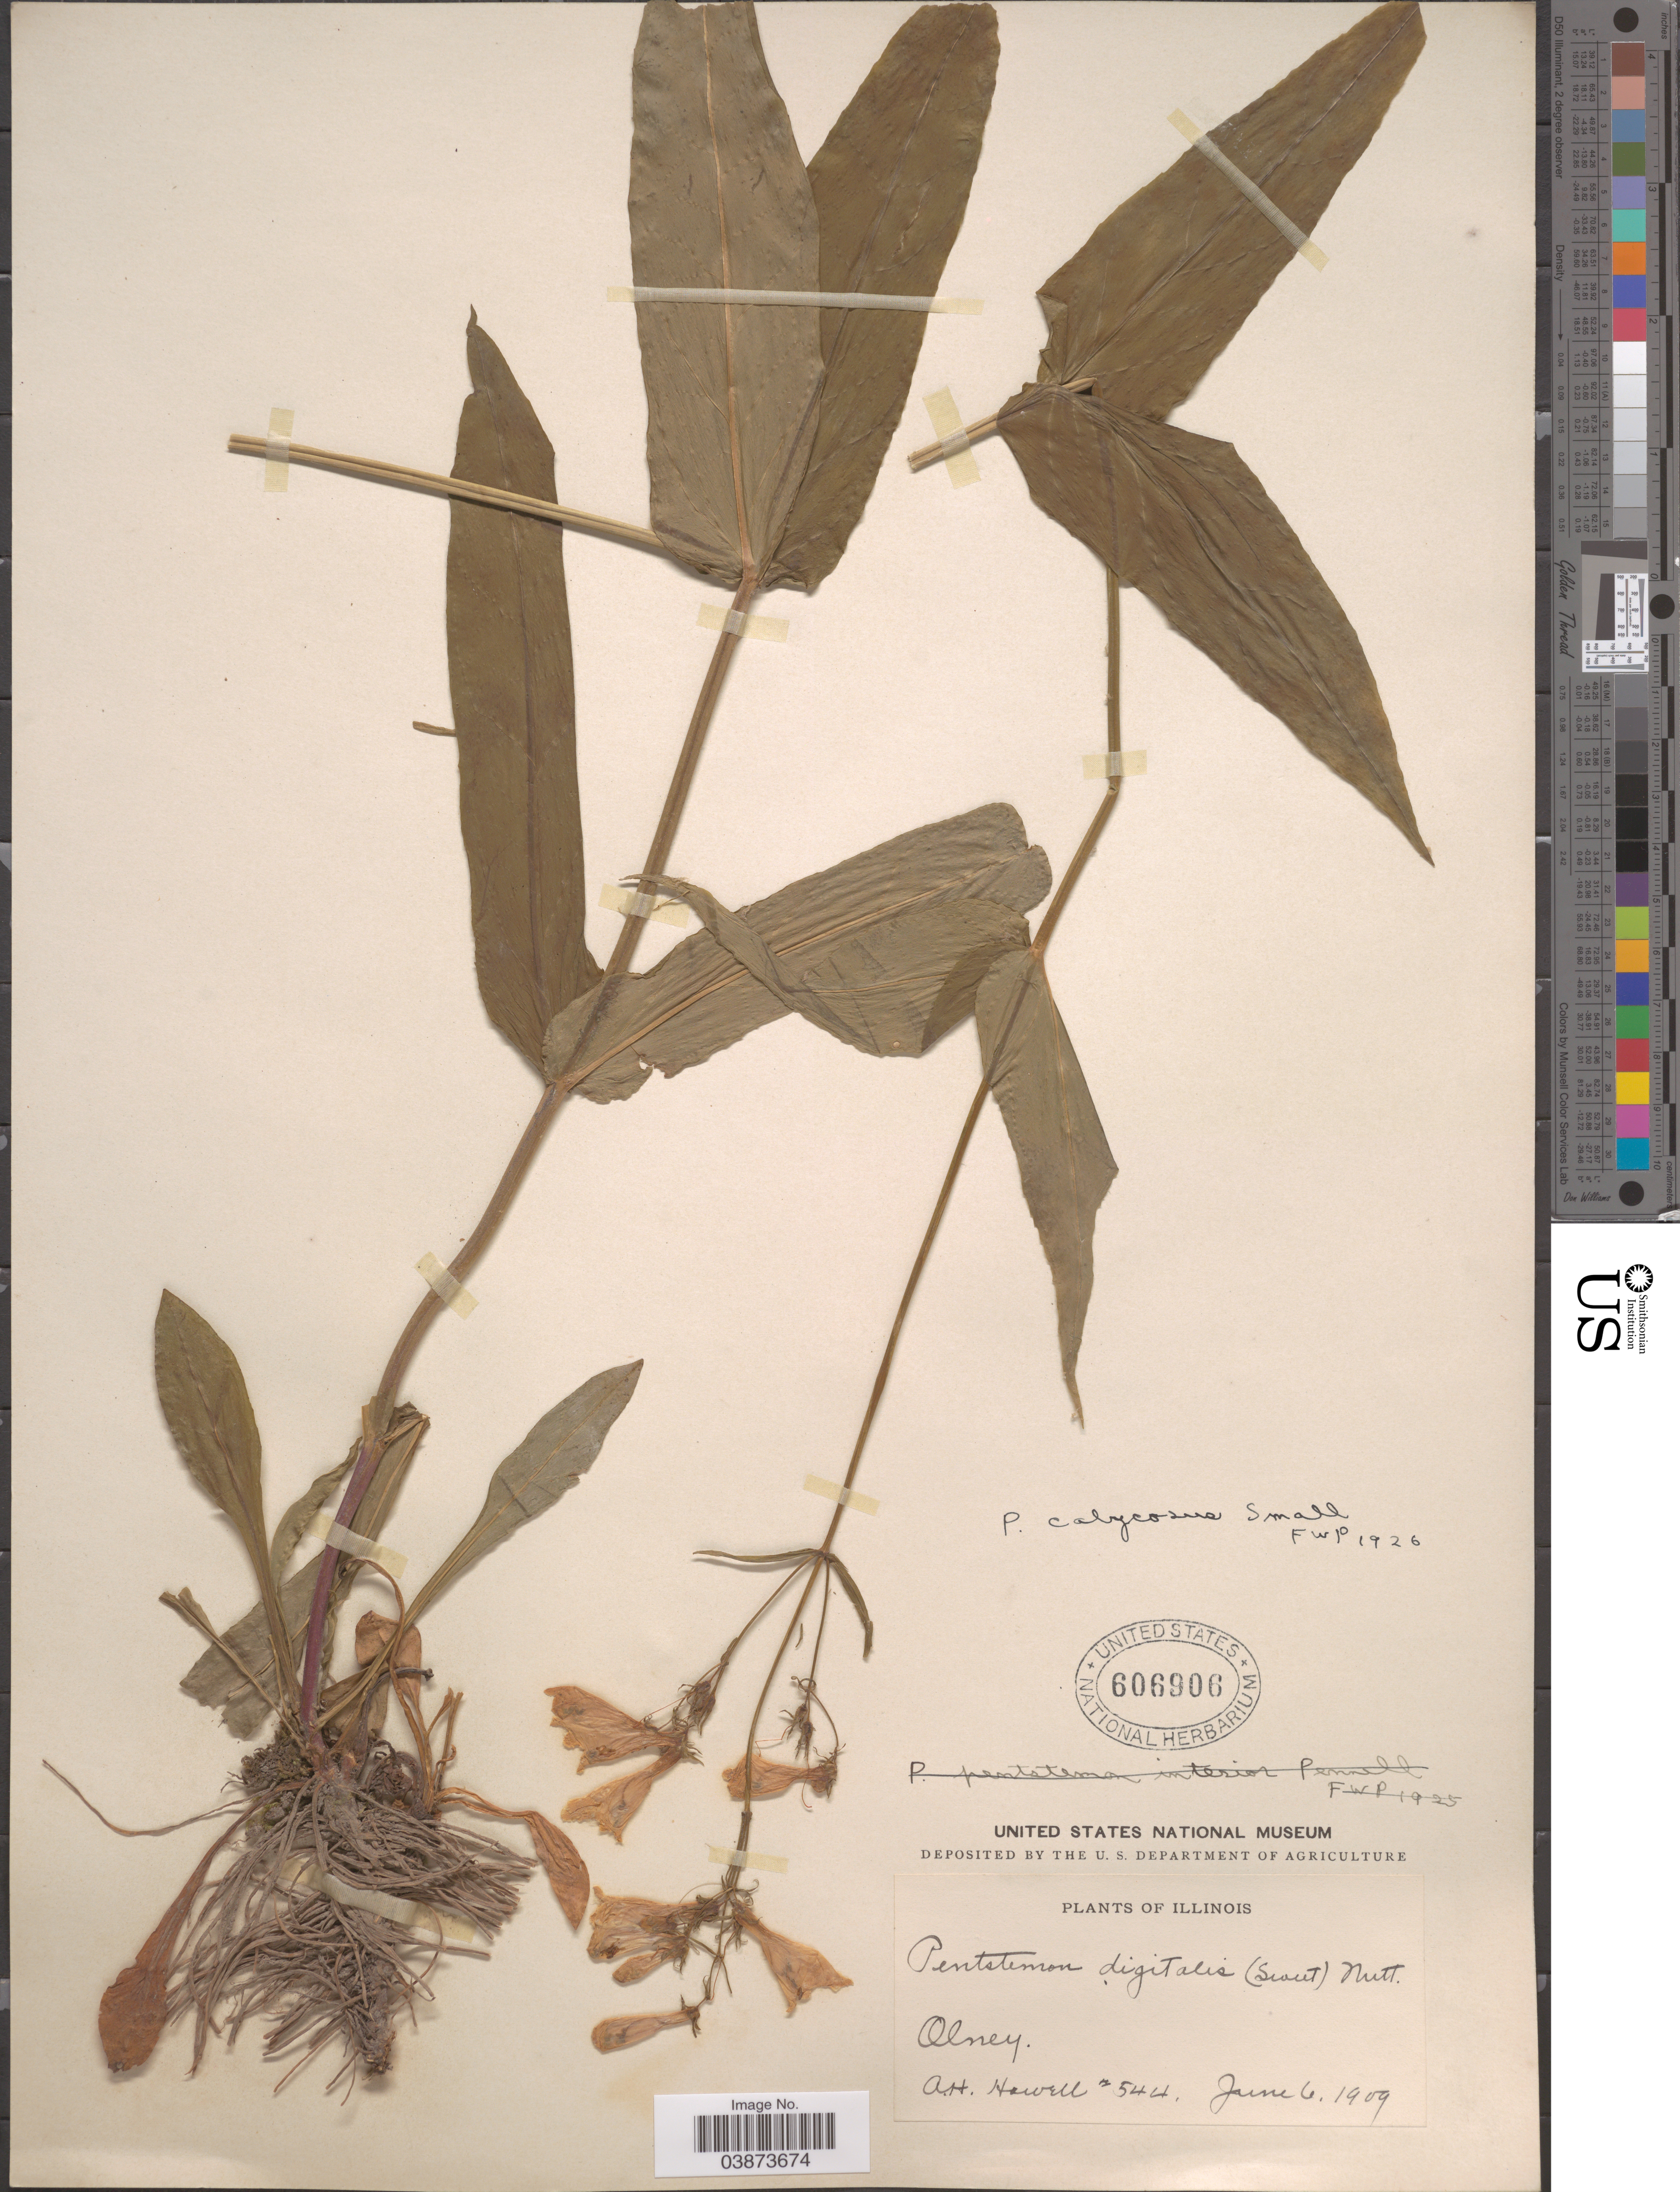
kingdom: Plantae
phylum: Tracheophyta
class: Magnoliopsida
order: Lamiales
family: Plantaginaceae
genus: Penstemon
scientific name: Penstemon calycosus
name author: Small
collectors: A. Howell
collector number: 544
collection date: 1909-06-06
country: United States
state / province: Illinois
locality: Olney.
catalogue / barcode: US 606906